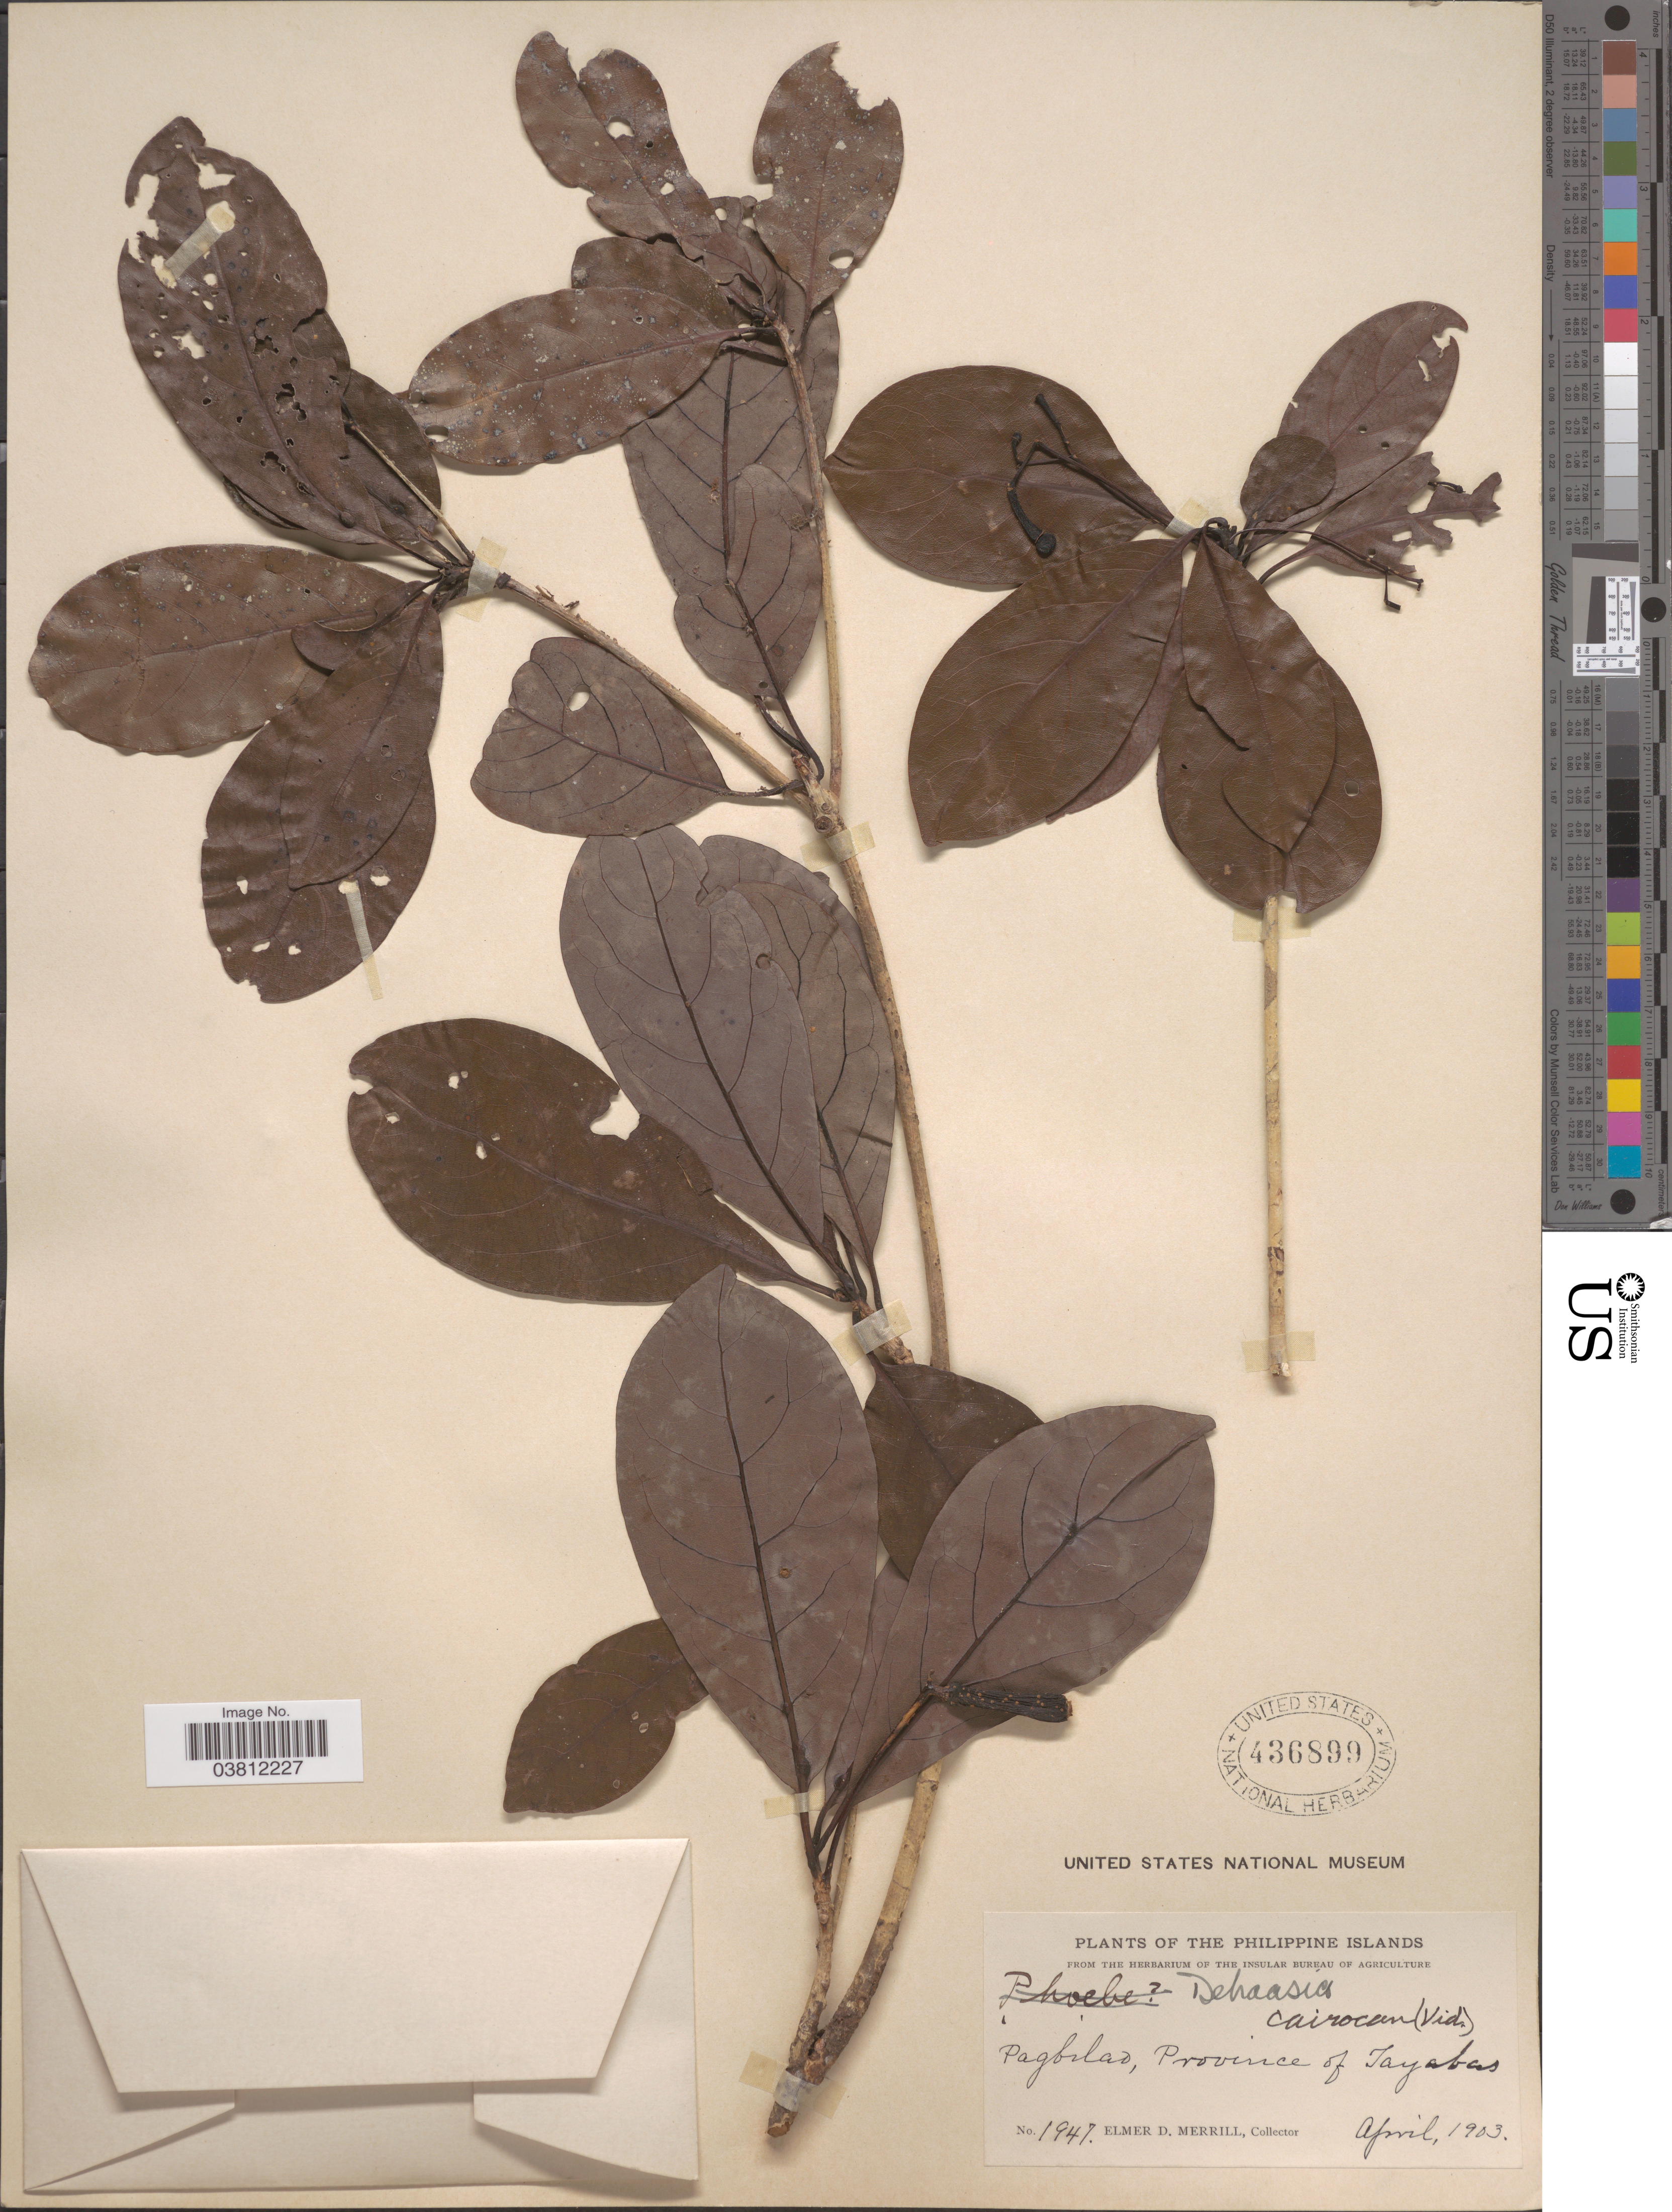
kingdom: Plantae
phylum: Tracheophyta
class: Magnoliopsida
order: Laurales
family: Lauraceae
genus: Dehaasia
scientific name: Dehaasia cairocan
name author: (S. Vidal) C.K. Allen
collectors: E. D. Merrill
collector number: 1947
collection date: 1903-04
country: Philippines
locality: Pagbilao, Province of Tayabas.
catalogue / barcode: US 436899